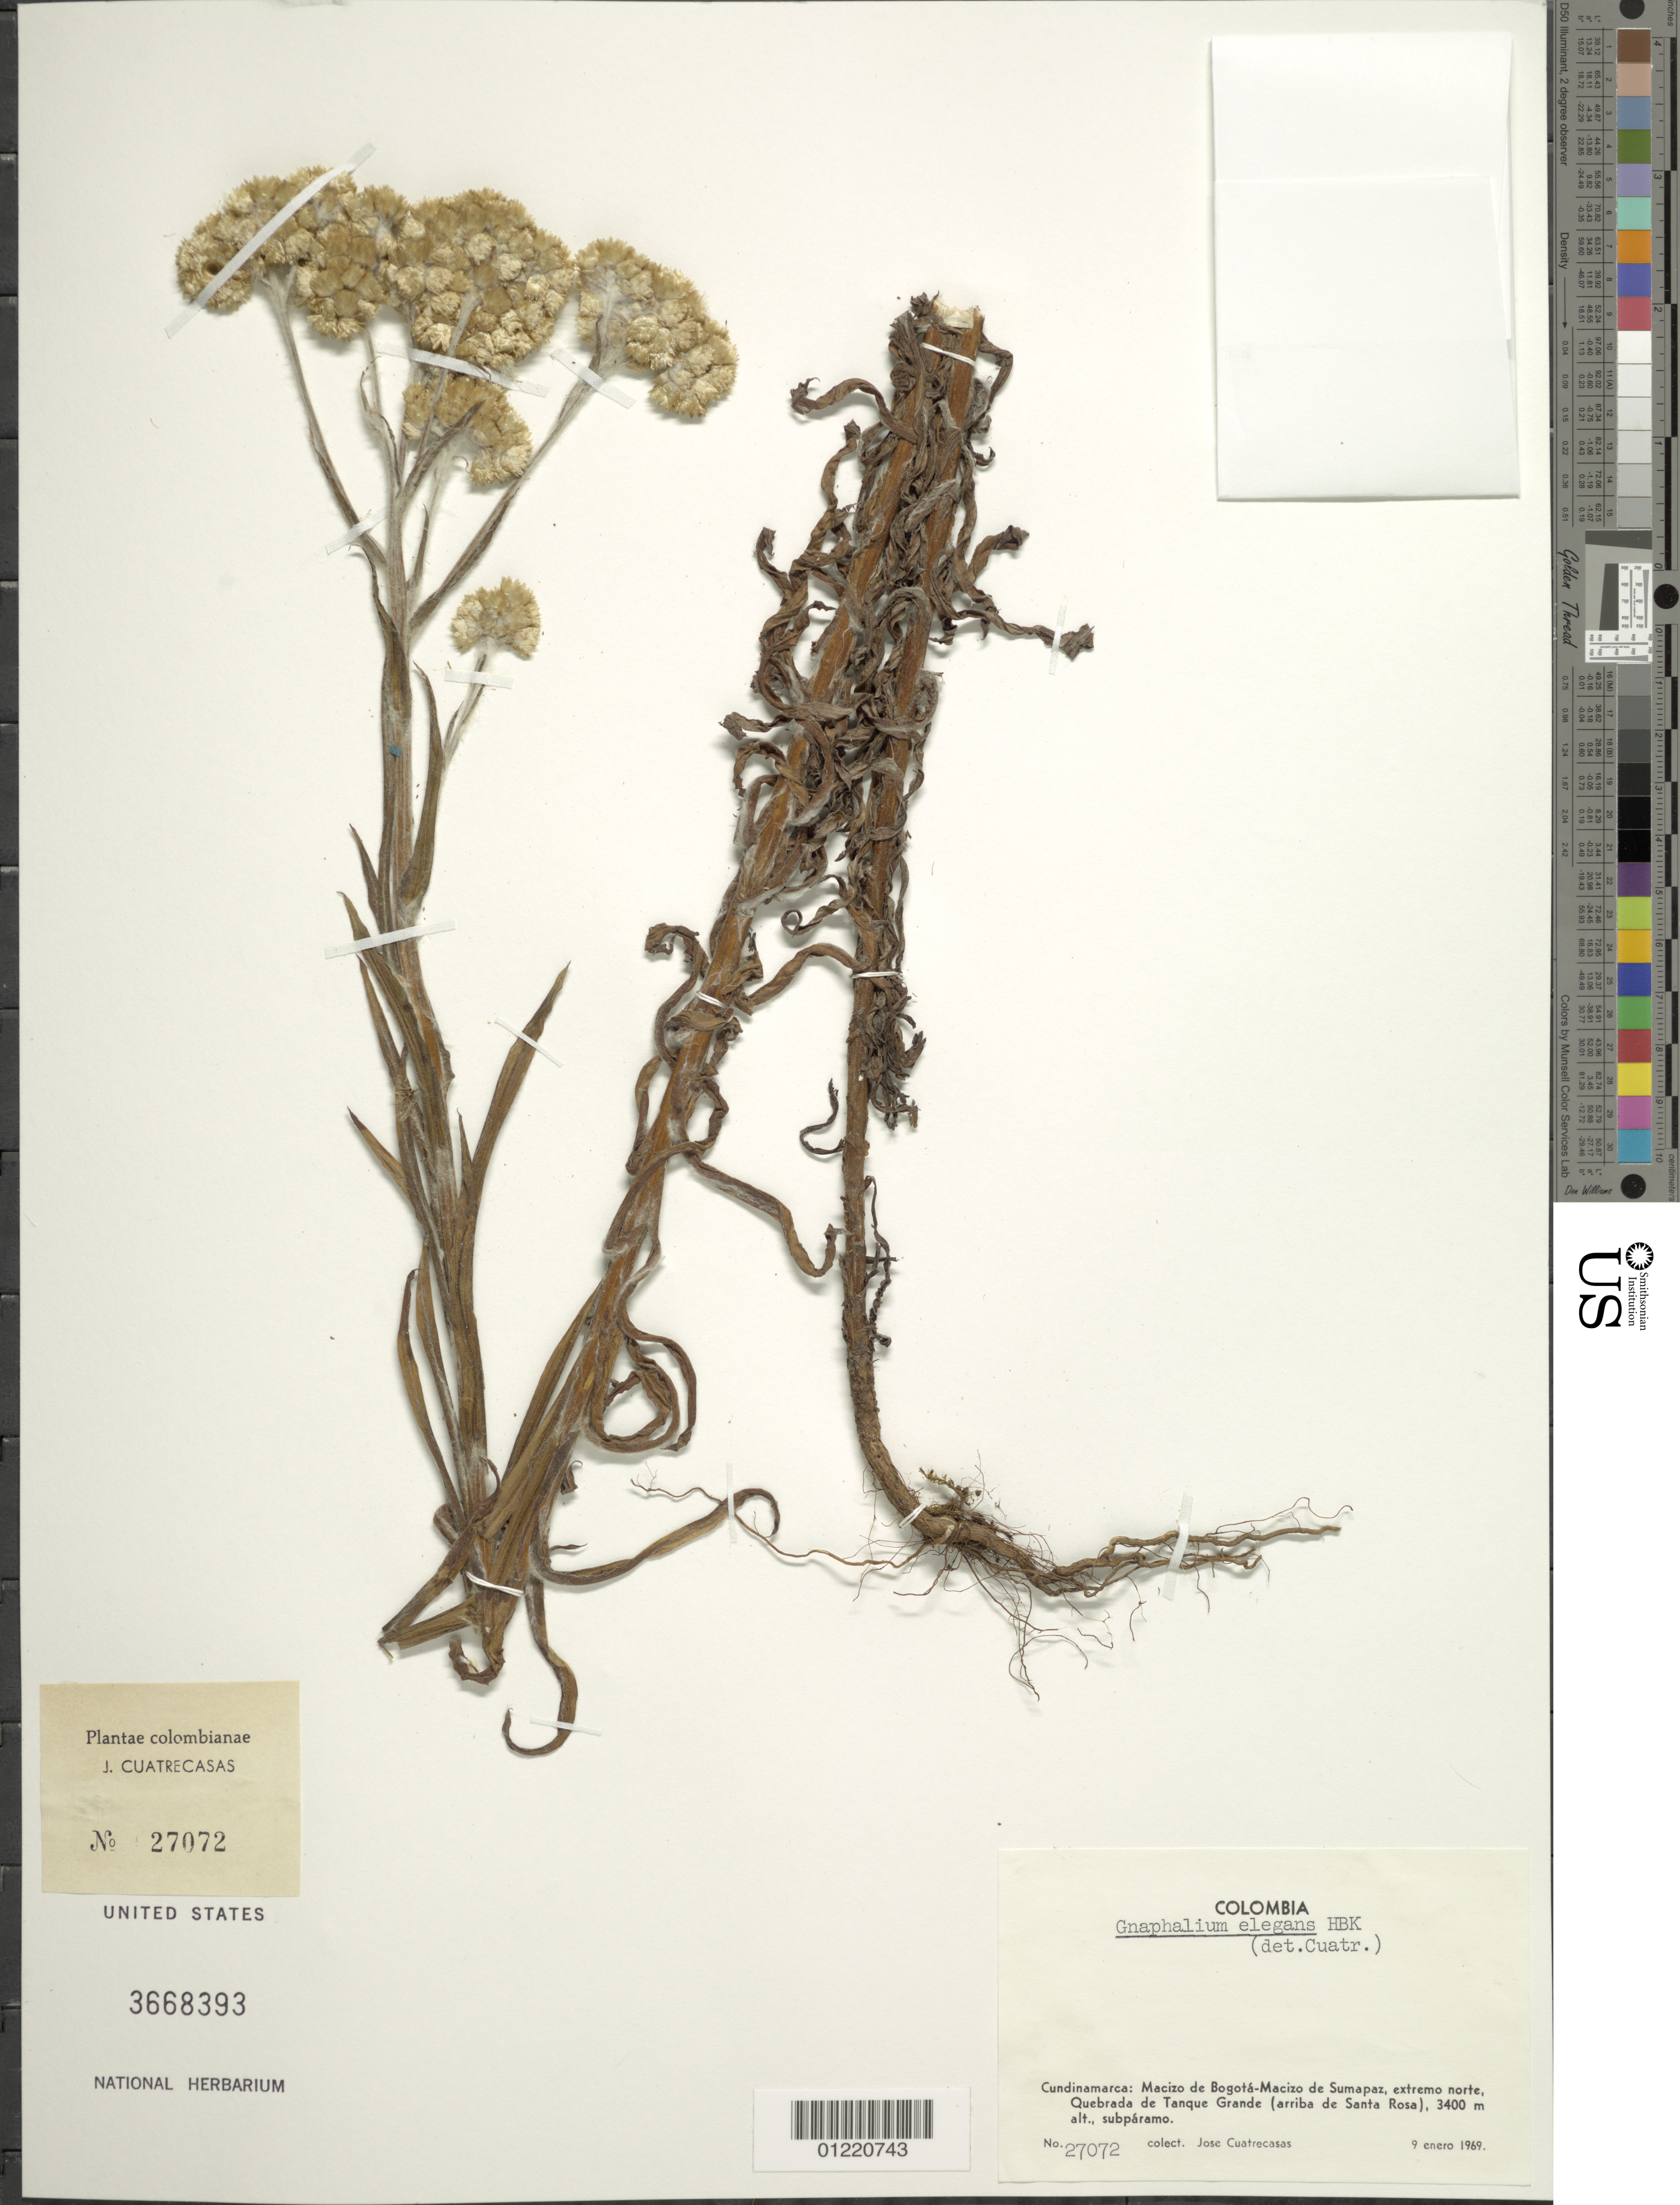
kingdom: Plantae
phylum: Tracheophyta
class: Magnoliopsida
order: Asterales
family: Asteraceae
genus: Pseudognaphalium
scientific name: Pseudognaphalium elegans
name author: (Kunth) Kartesz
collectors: J. Cuatrecasas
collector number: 27072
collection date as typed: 09 Jan 1969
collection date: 1969-01-09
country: Colombia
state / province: Cundinamarca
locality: Macizo de Bogotá-Macizo de Sumapaz, extremo norte; Quebrada de Tanque Grande (arriba de Santa Rosa).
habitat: subparamo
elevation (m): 3400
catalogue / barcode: US 3668393